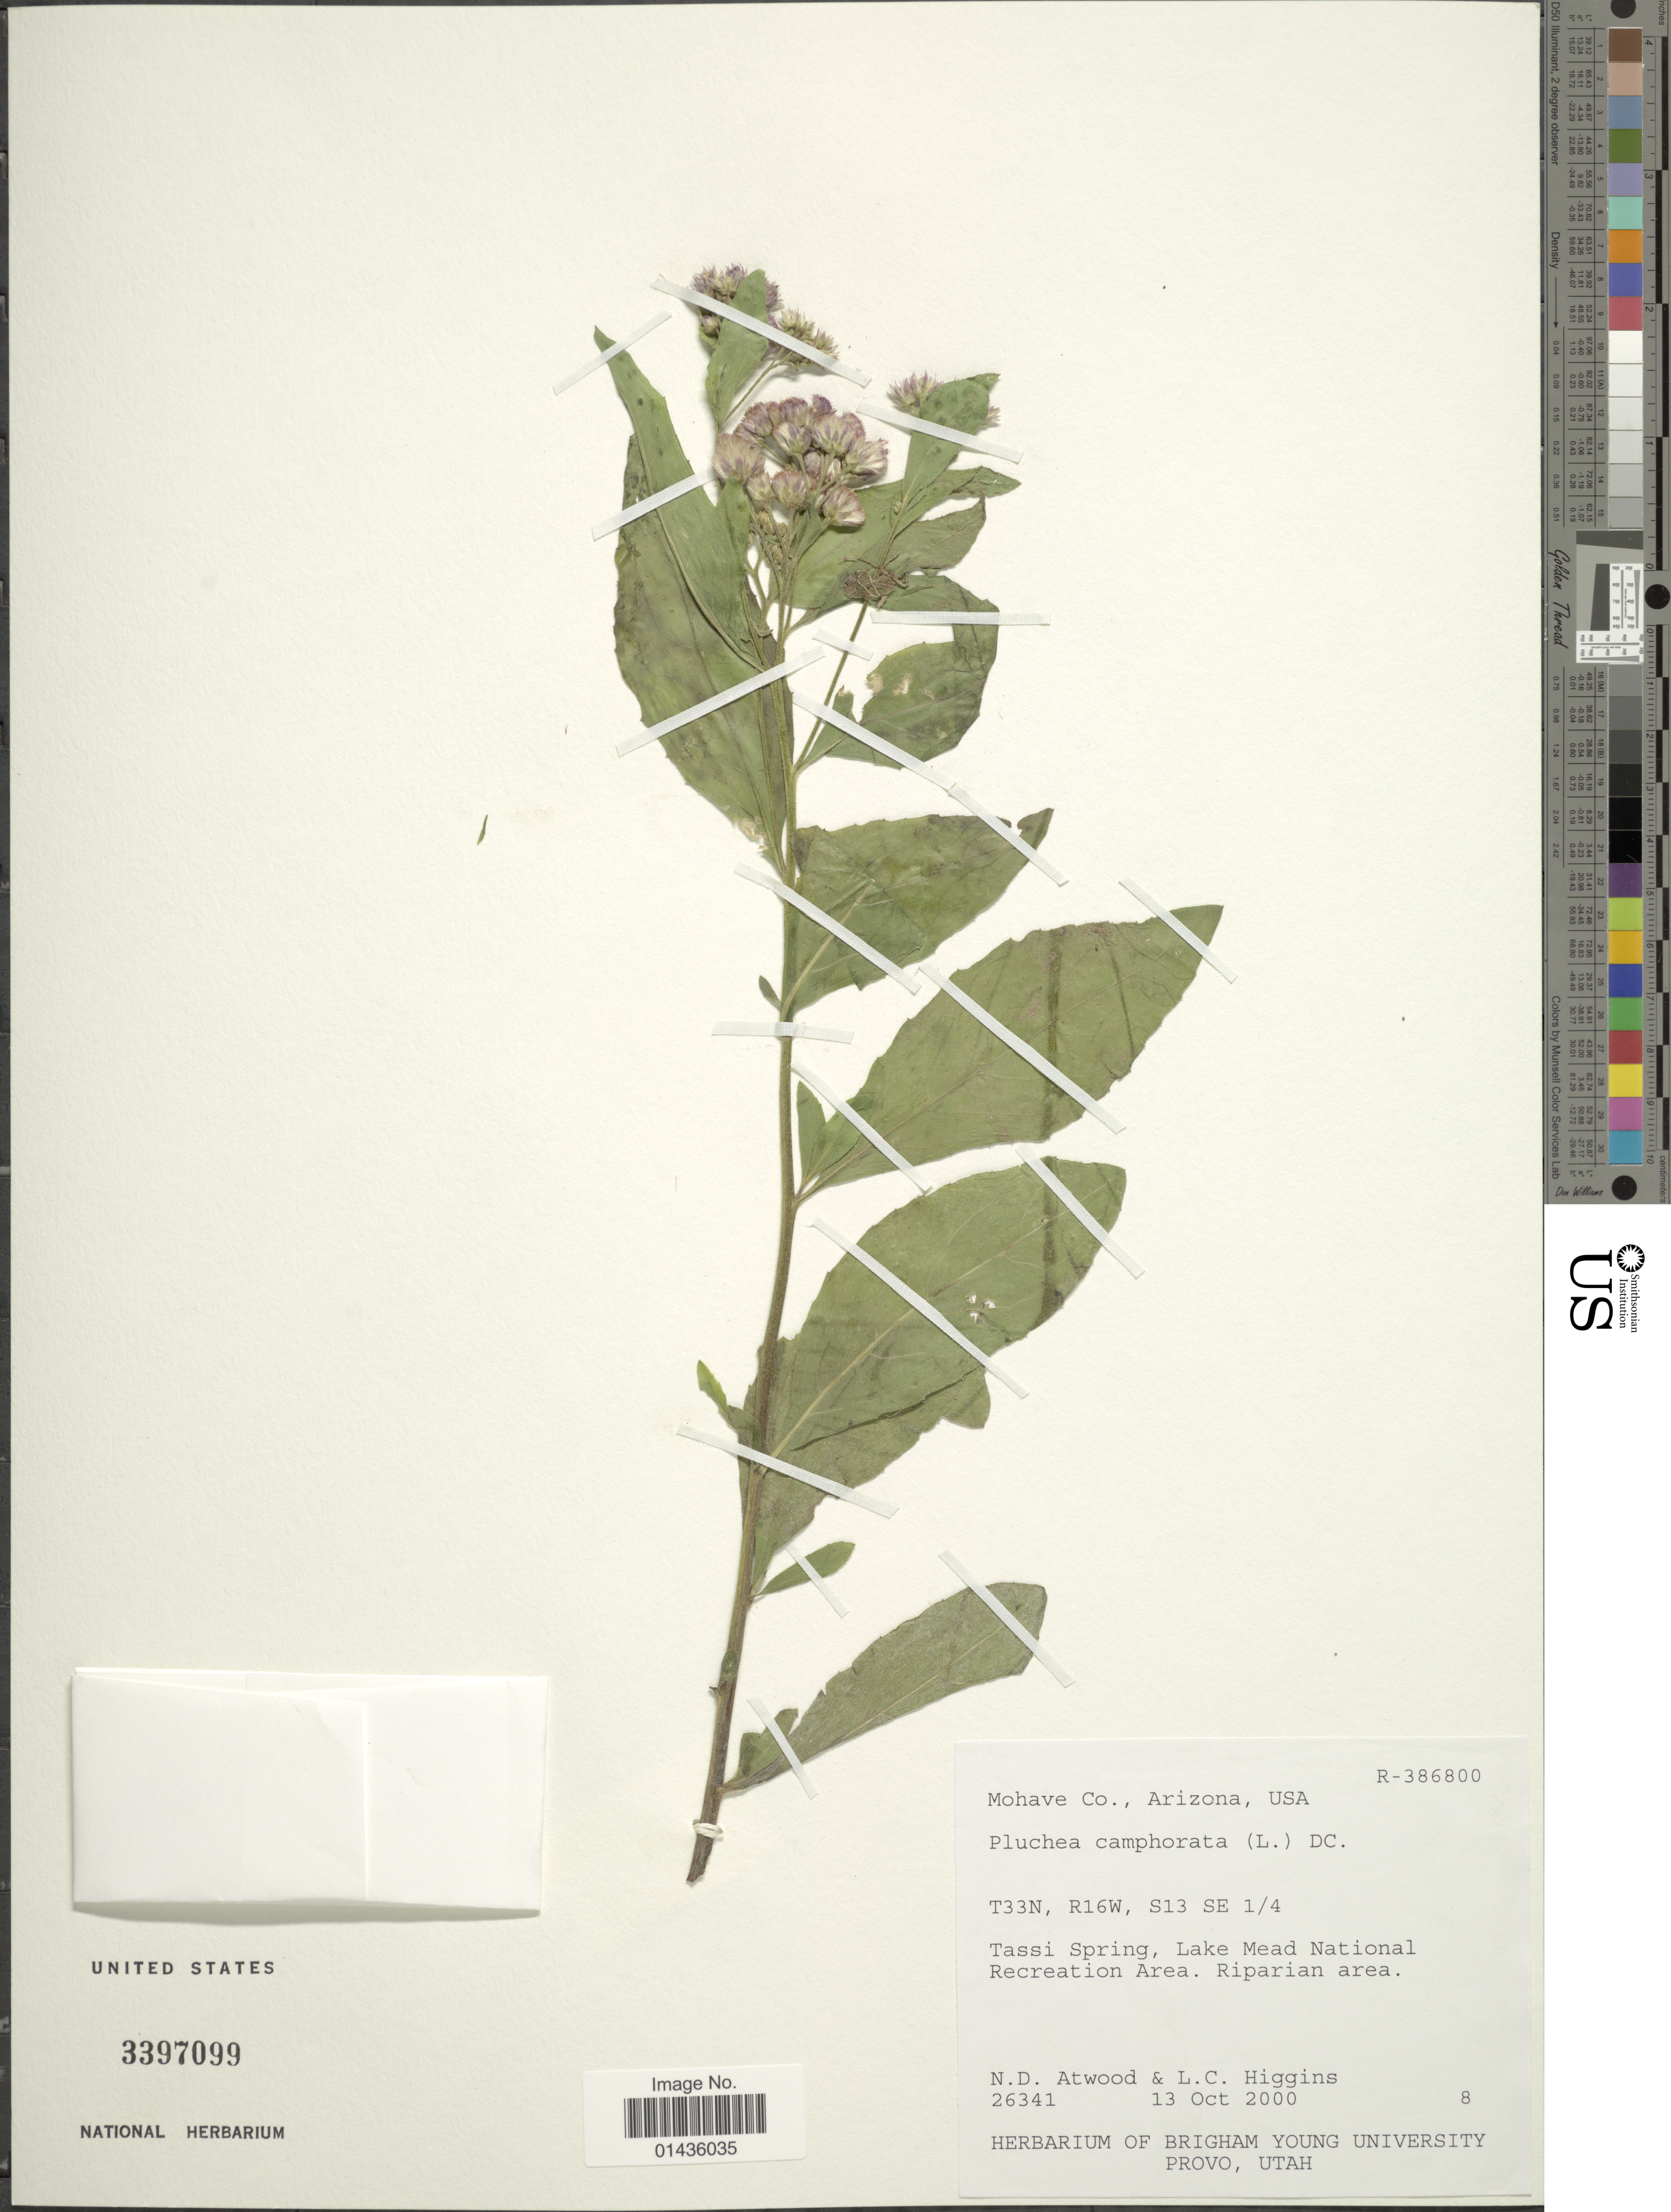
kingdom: Plantae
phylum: Tracheophyta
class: Magnoliopsida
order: Asterales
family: Asteraceae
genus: Pluchea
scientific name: Pluchea camphorata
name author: (L.) DC.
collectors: N. Atwood & L. Higgins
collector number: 26341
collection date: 2000-10-13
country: United States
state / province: Arizona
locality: Mohave Co., T33N, R16W, S13 SE 1/4, Tassi Spring, Lake Mead National Recreation Area, Riparian area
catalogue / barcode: US 3397099